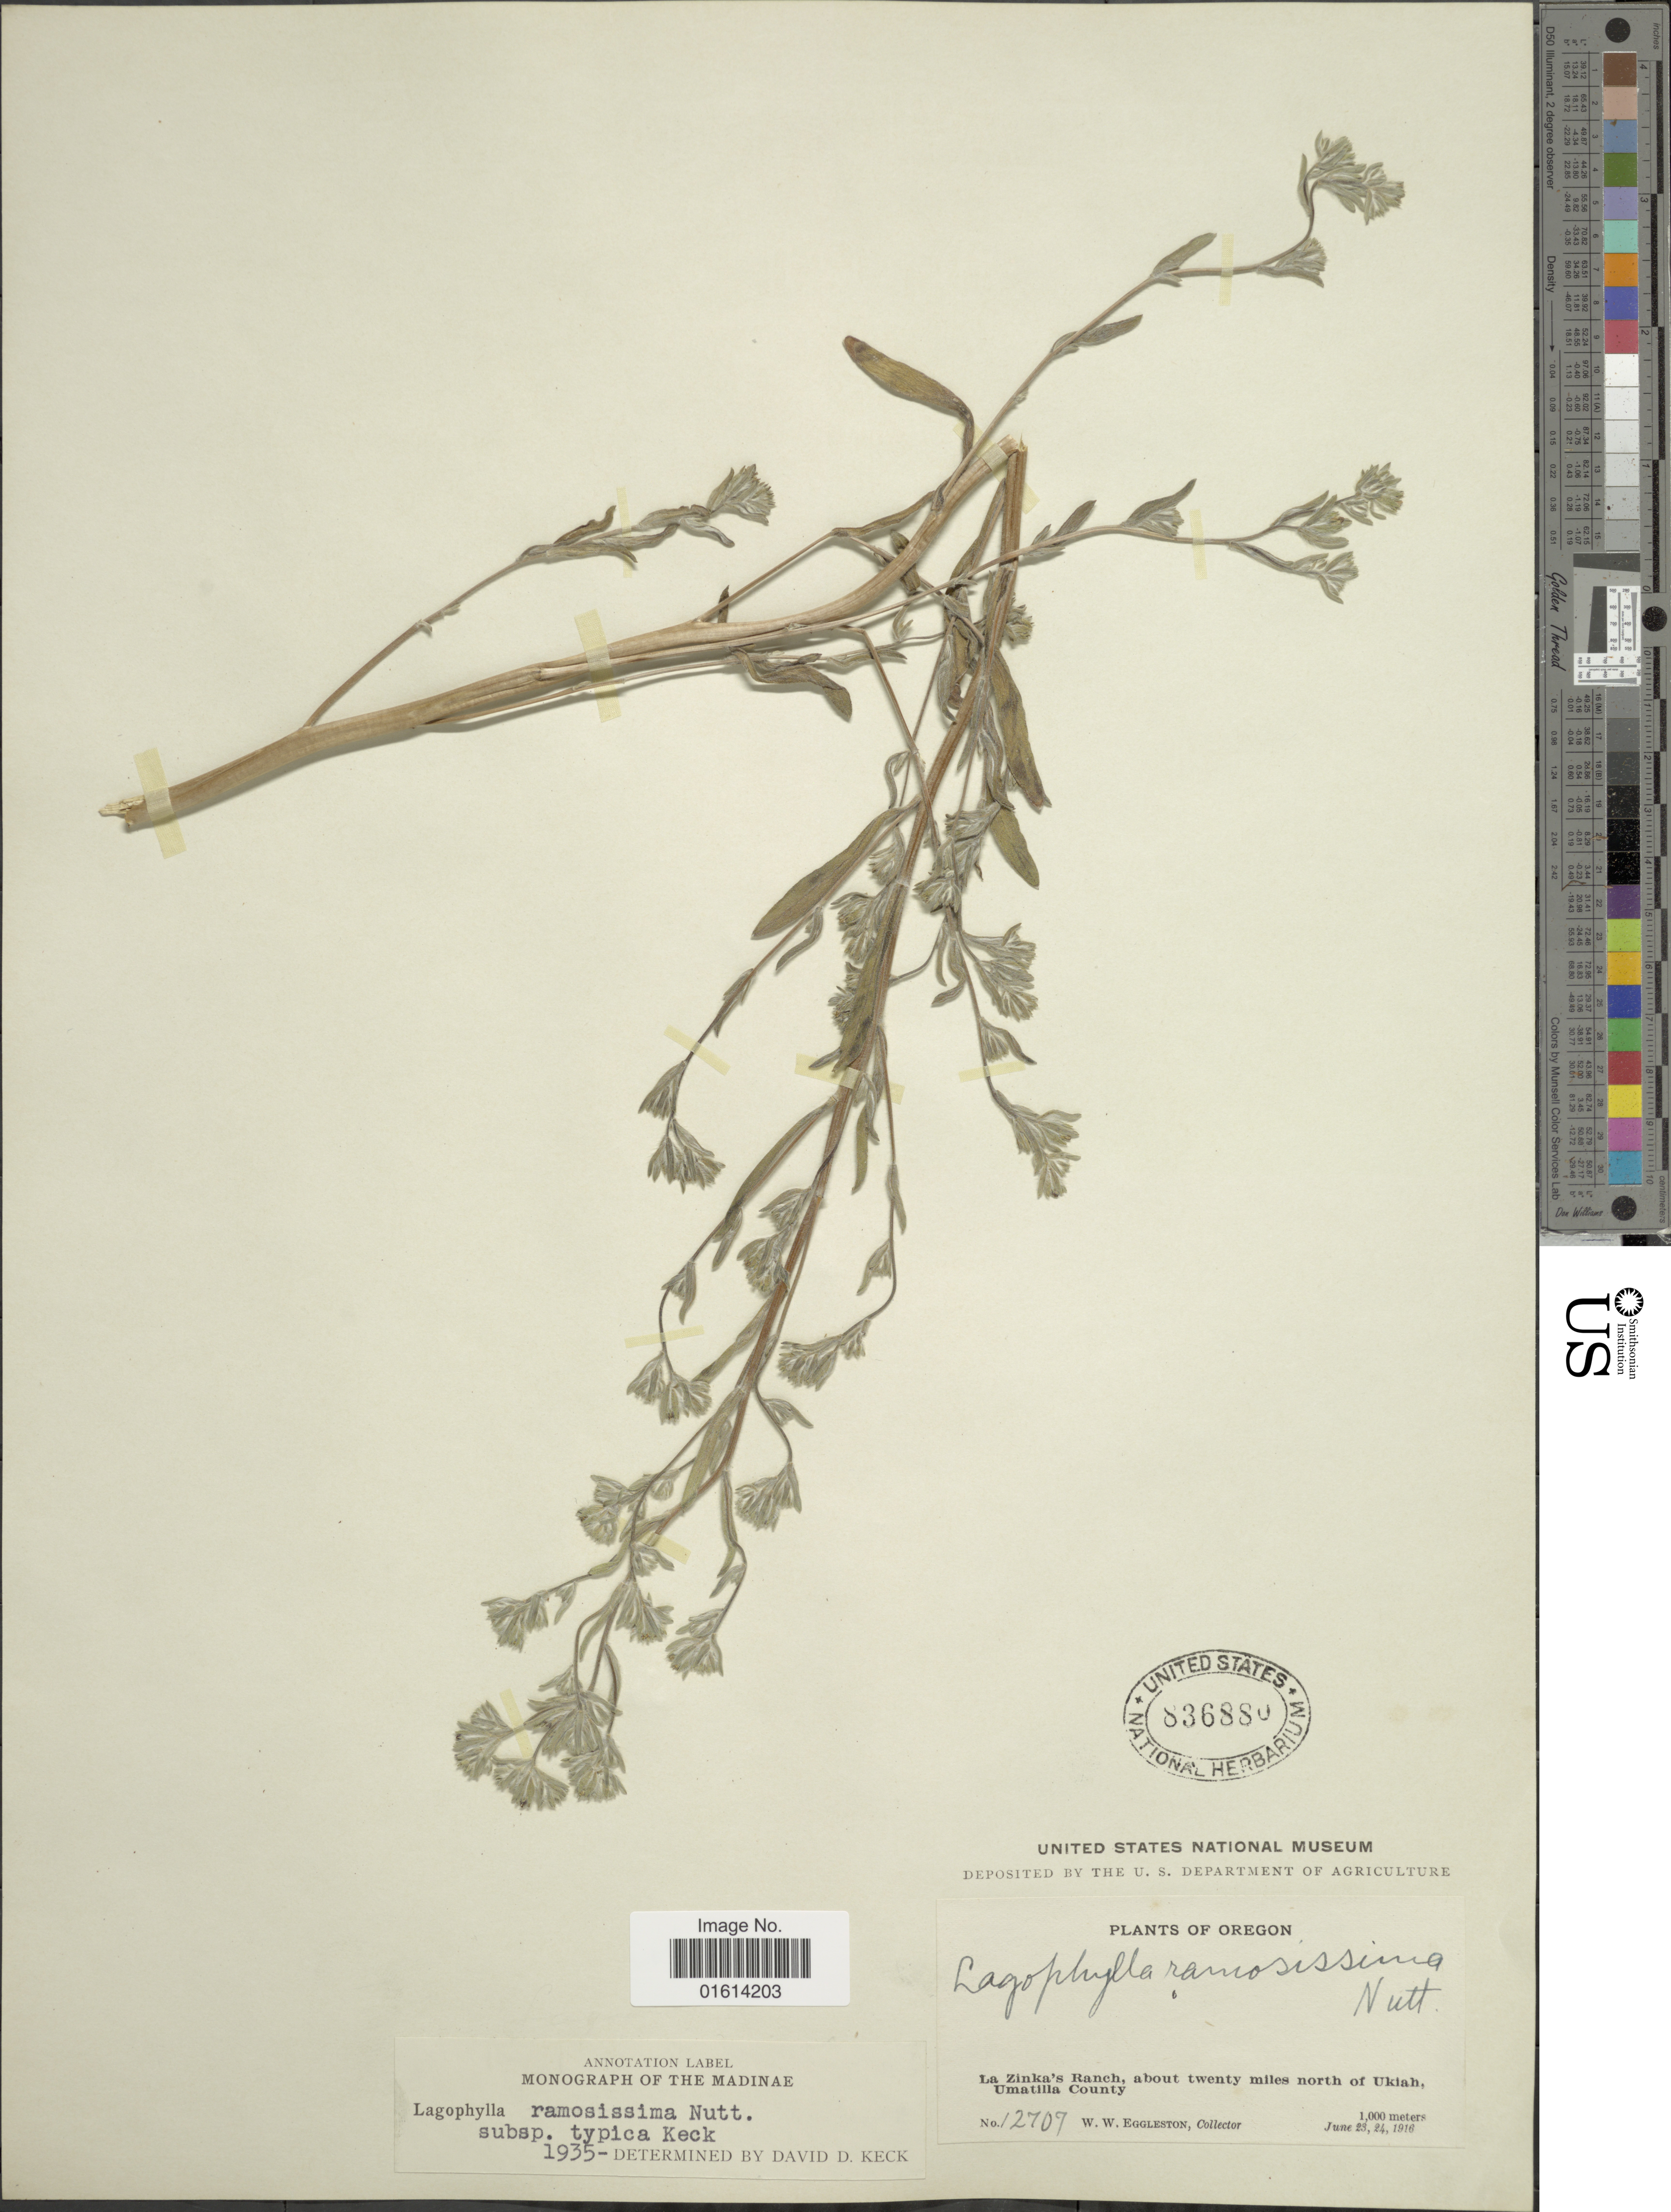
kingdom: Plantae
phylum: Tracheophyta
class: Magnoliopsida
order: Asterales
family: Asteraceae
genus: Lagophylla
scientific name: Lagophylla ramosissima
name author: Nutt.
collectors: W. W. Eggleston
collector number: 12707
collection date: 1916-06-23/1916-06-24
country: United States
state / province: Oregon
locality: La Zinka's Ranch, about twenty miles north of Ukiah, Umatilla County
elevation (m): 1000